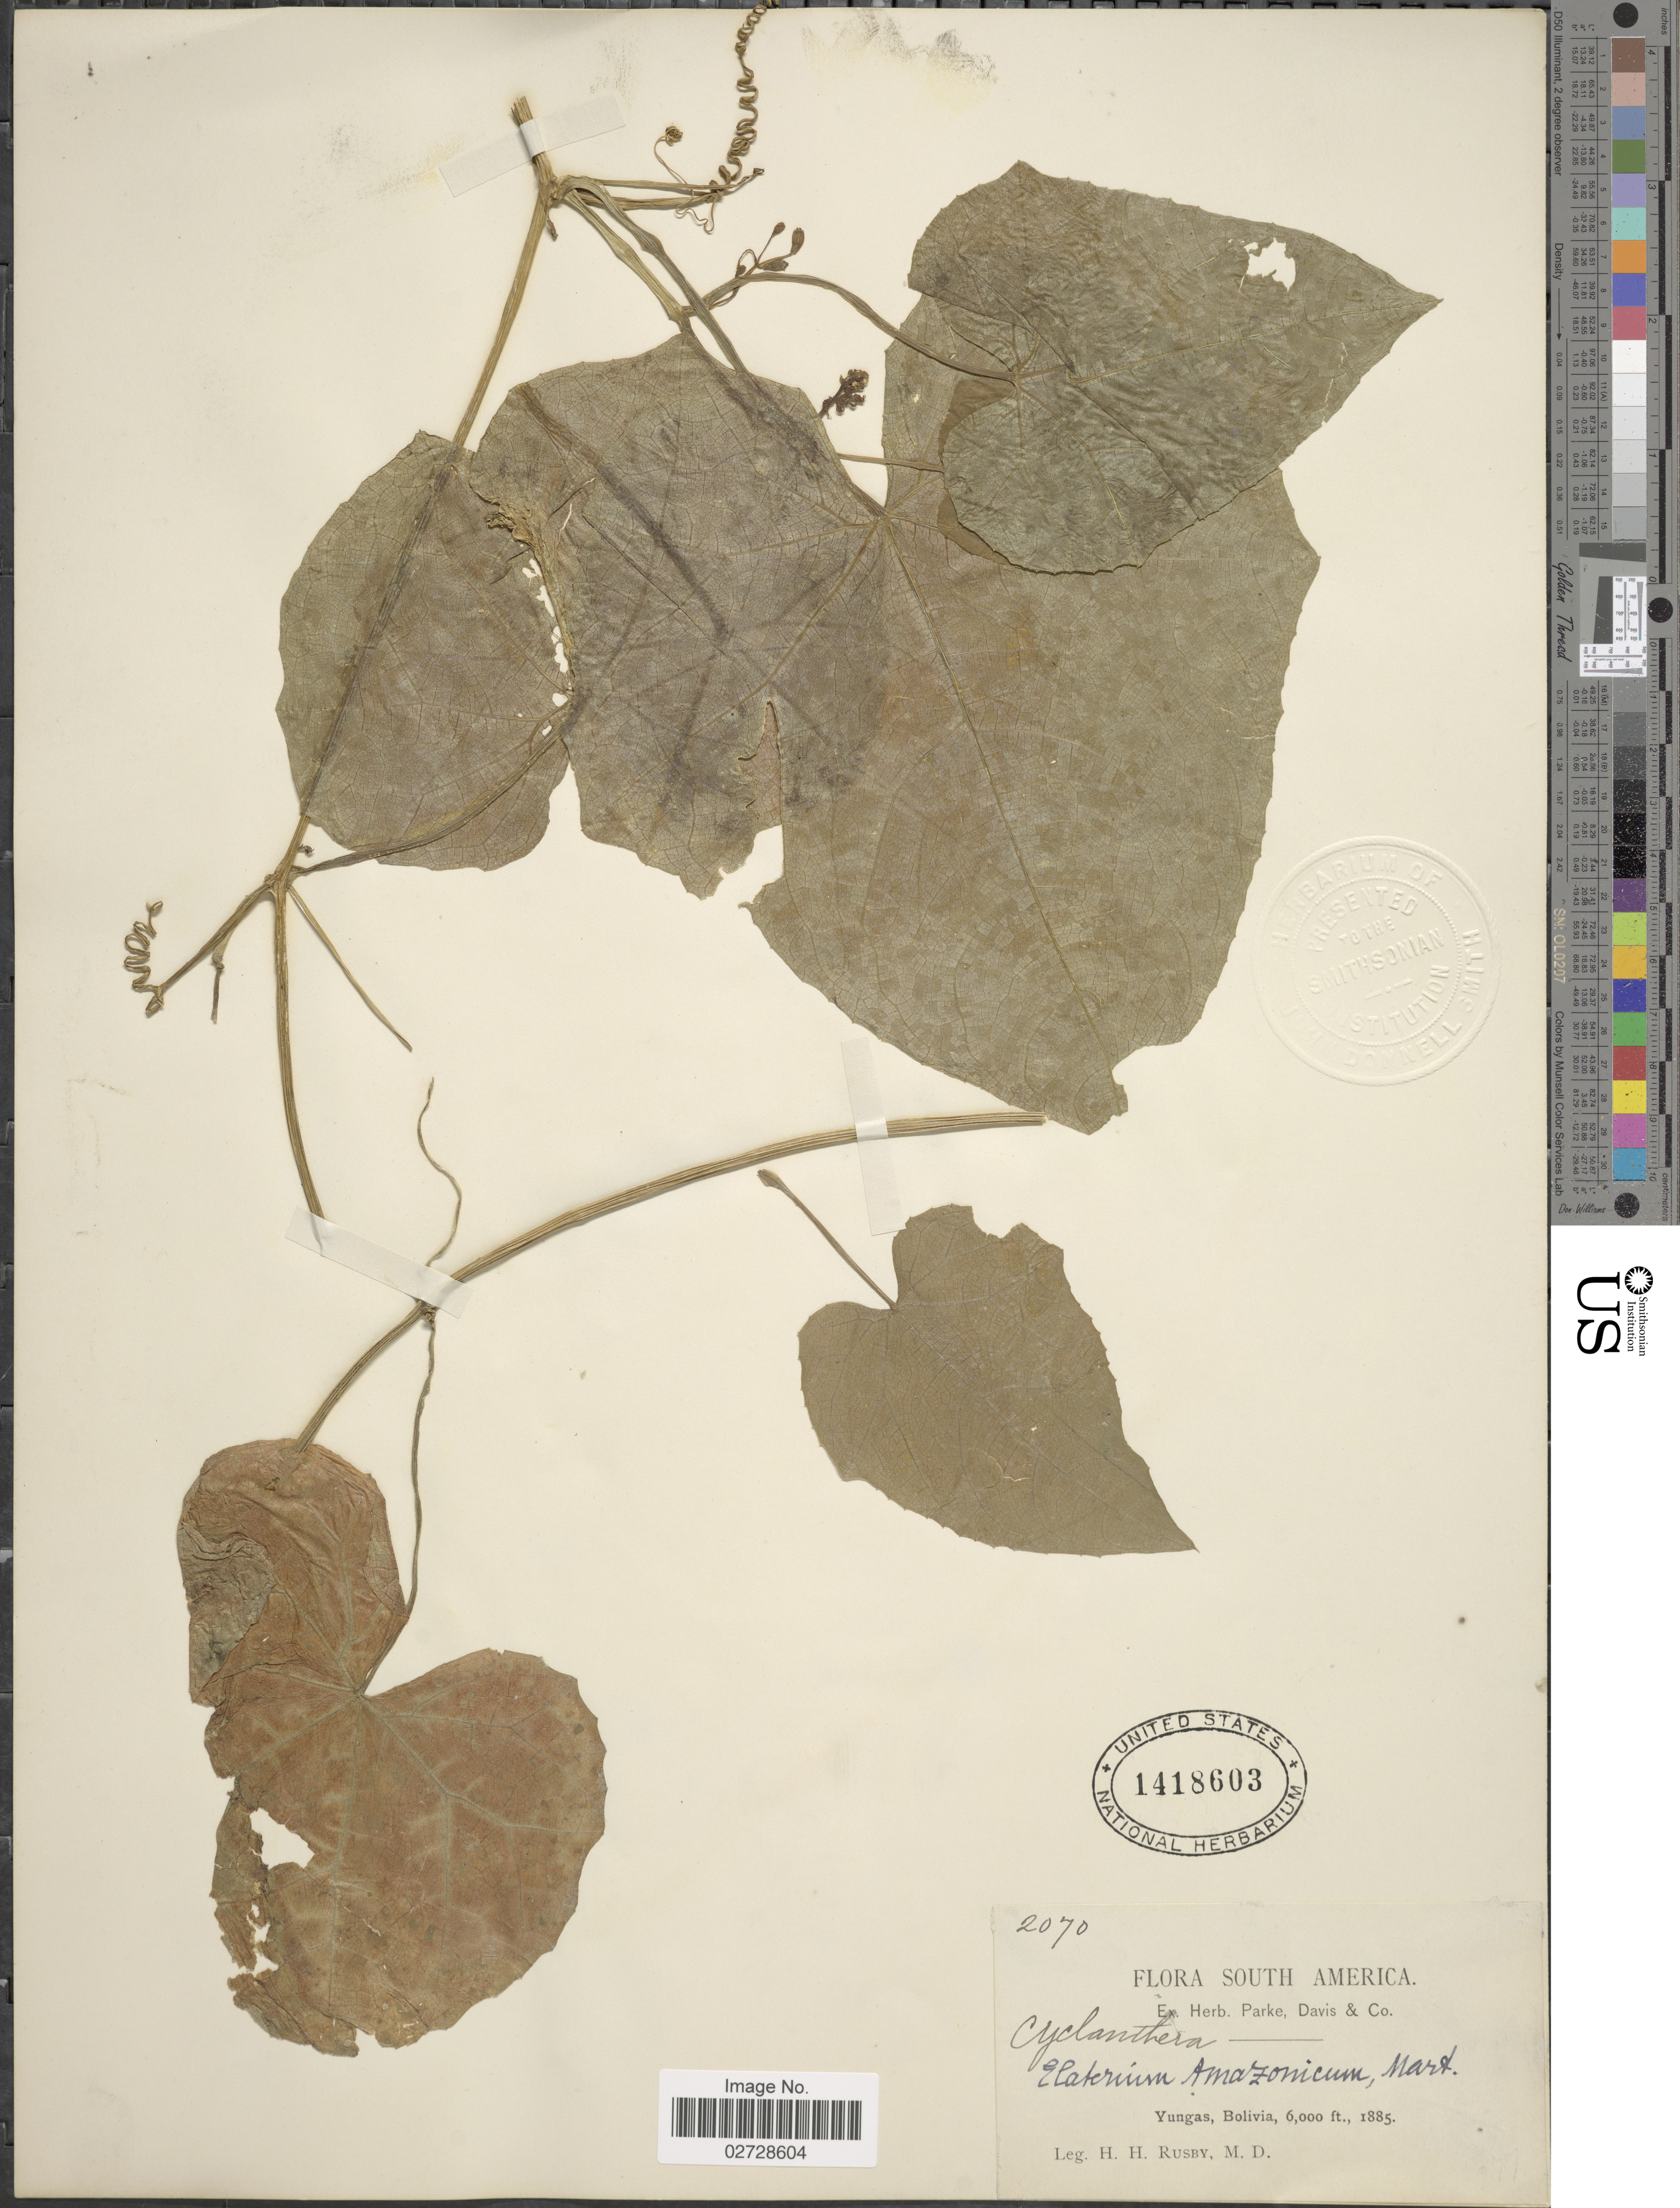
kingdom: Plantae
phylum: Tracheophyta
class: Magnoliopsida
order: Cucurbitales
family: Cucurbitaceae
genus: Cyclanthera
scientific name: Cyclanthera carthagenensis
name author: (Jacq.) H. Schaef. & S.S. Renner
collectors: H. H. Rusby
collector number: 2070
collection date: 1885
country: Bolivia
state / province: La Paz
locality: Yungas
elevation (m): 1829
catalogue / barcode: US 1418603